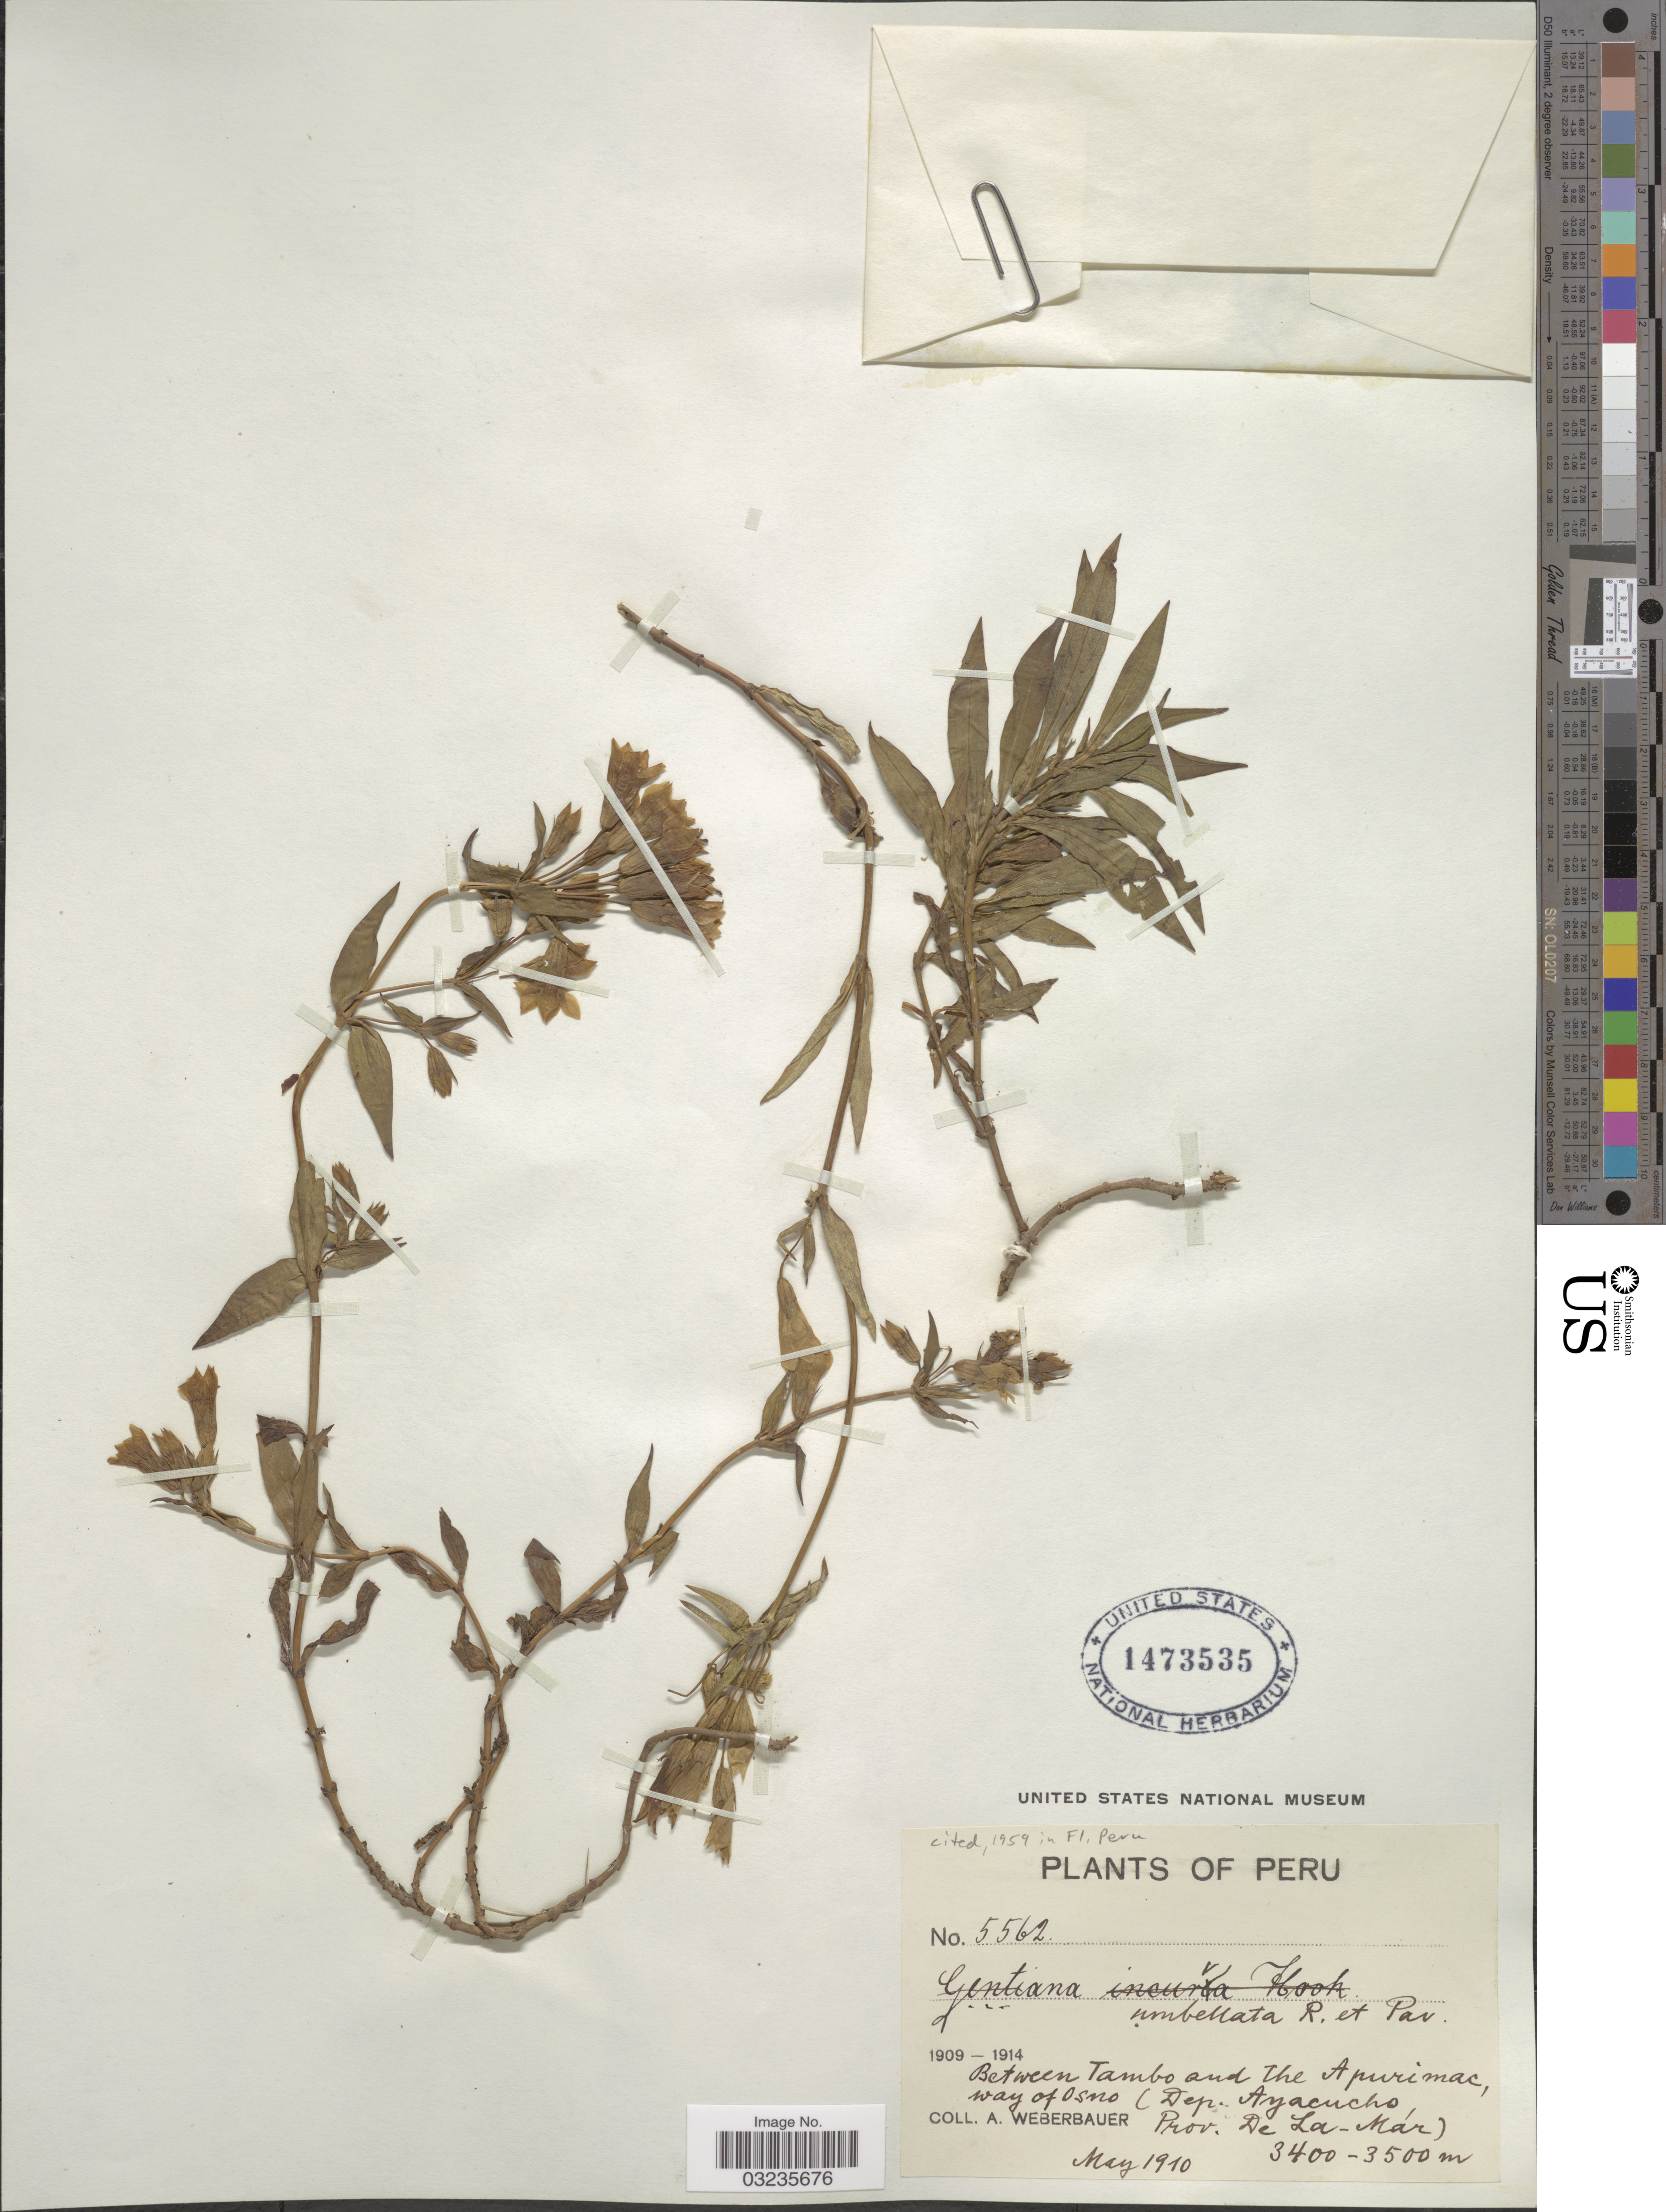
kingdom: Plantae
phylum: Tracheophyta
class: Magnoliopsida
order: Gentianales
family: Gentianaceae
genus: Gentianella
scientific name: Gentianella sp.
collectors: A. Weberbauer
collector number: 5562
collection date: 1910-05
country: Peru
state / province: Ayacucho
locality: Between Tambo and the Apurimac: way of Osno (Dep. Ayacucho, Prov. De La - Már).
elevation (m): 3400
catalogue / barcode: US 1473535